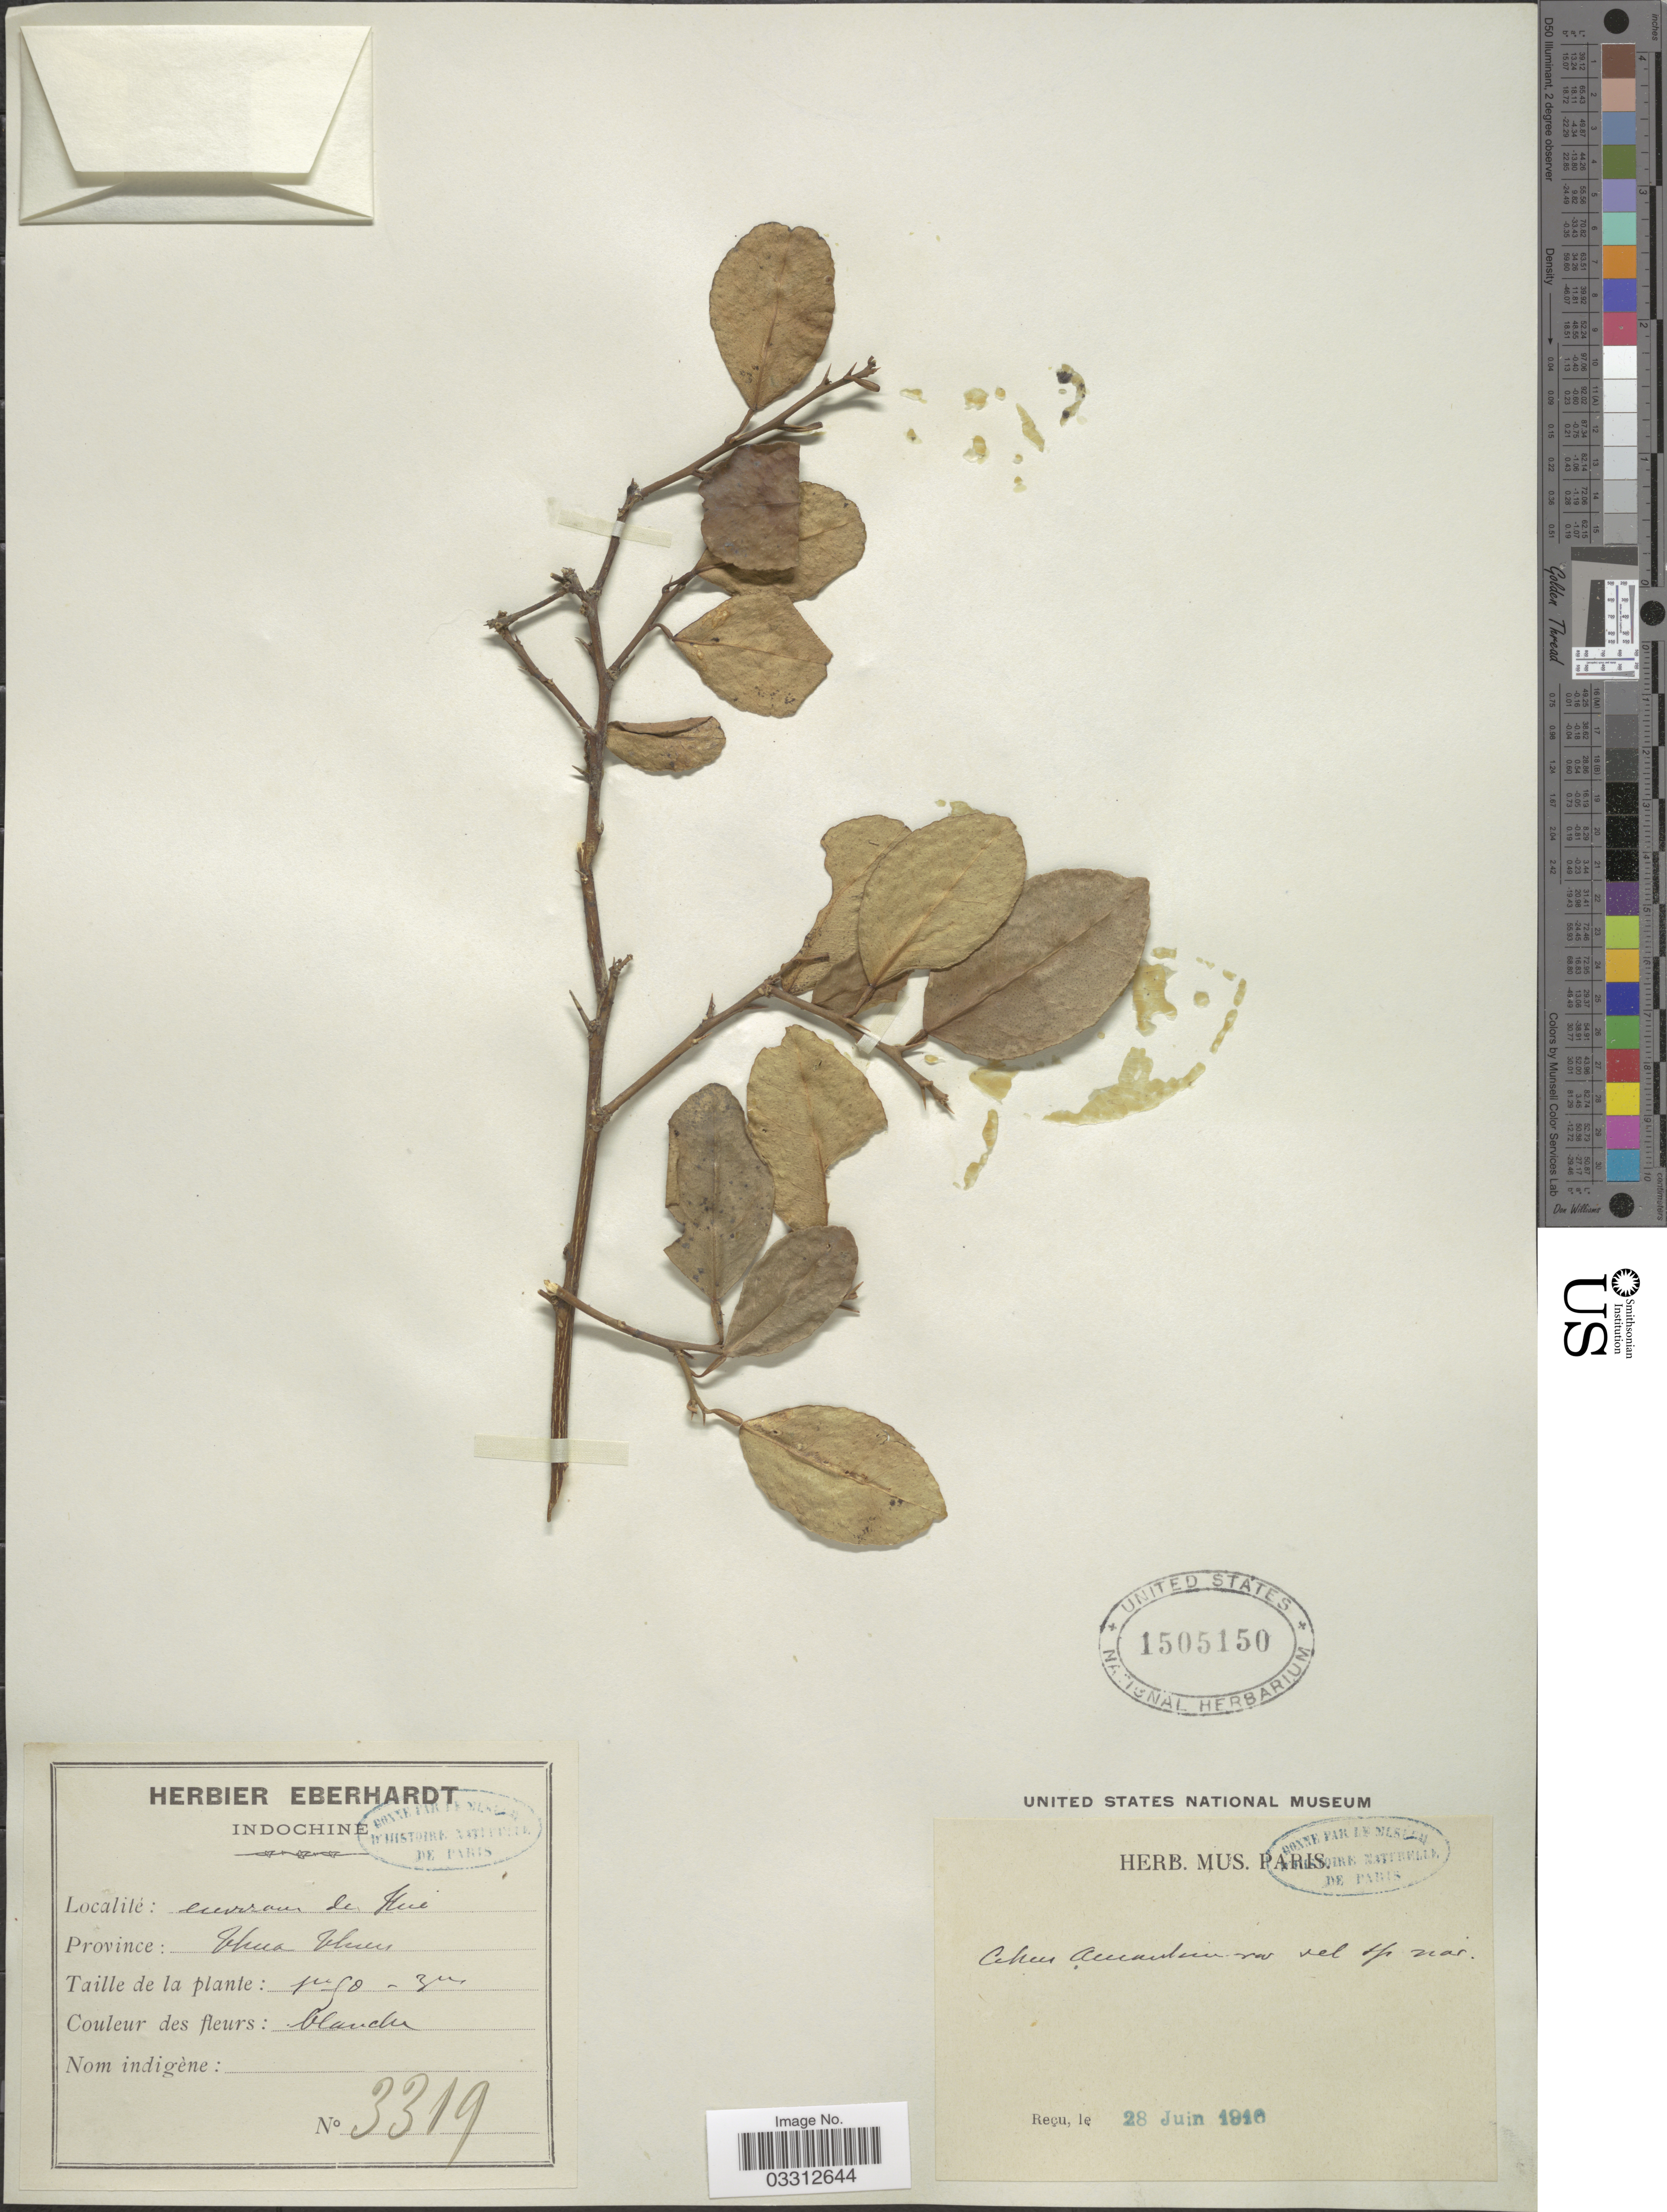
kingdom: Plantae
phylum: Tracheophyta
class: Magnoliopsida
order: Sapindales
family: Rutaceae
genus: Citrus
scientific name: Citrus x aurantium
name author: L.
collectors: ex herb. Eberhardt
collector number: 3319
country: Vietnam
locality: Indochine, environs de Hué, Province: Thua Thien.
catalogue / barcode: US 1505150